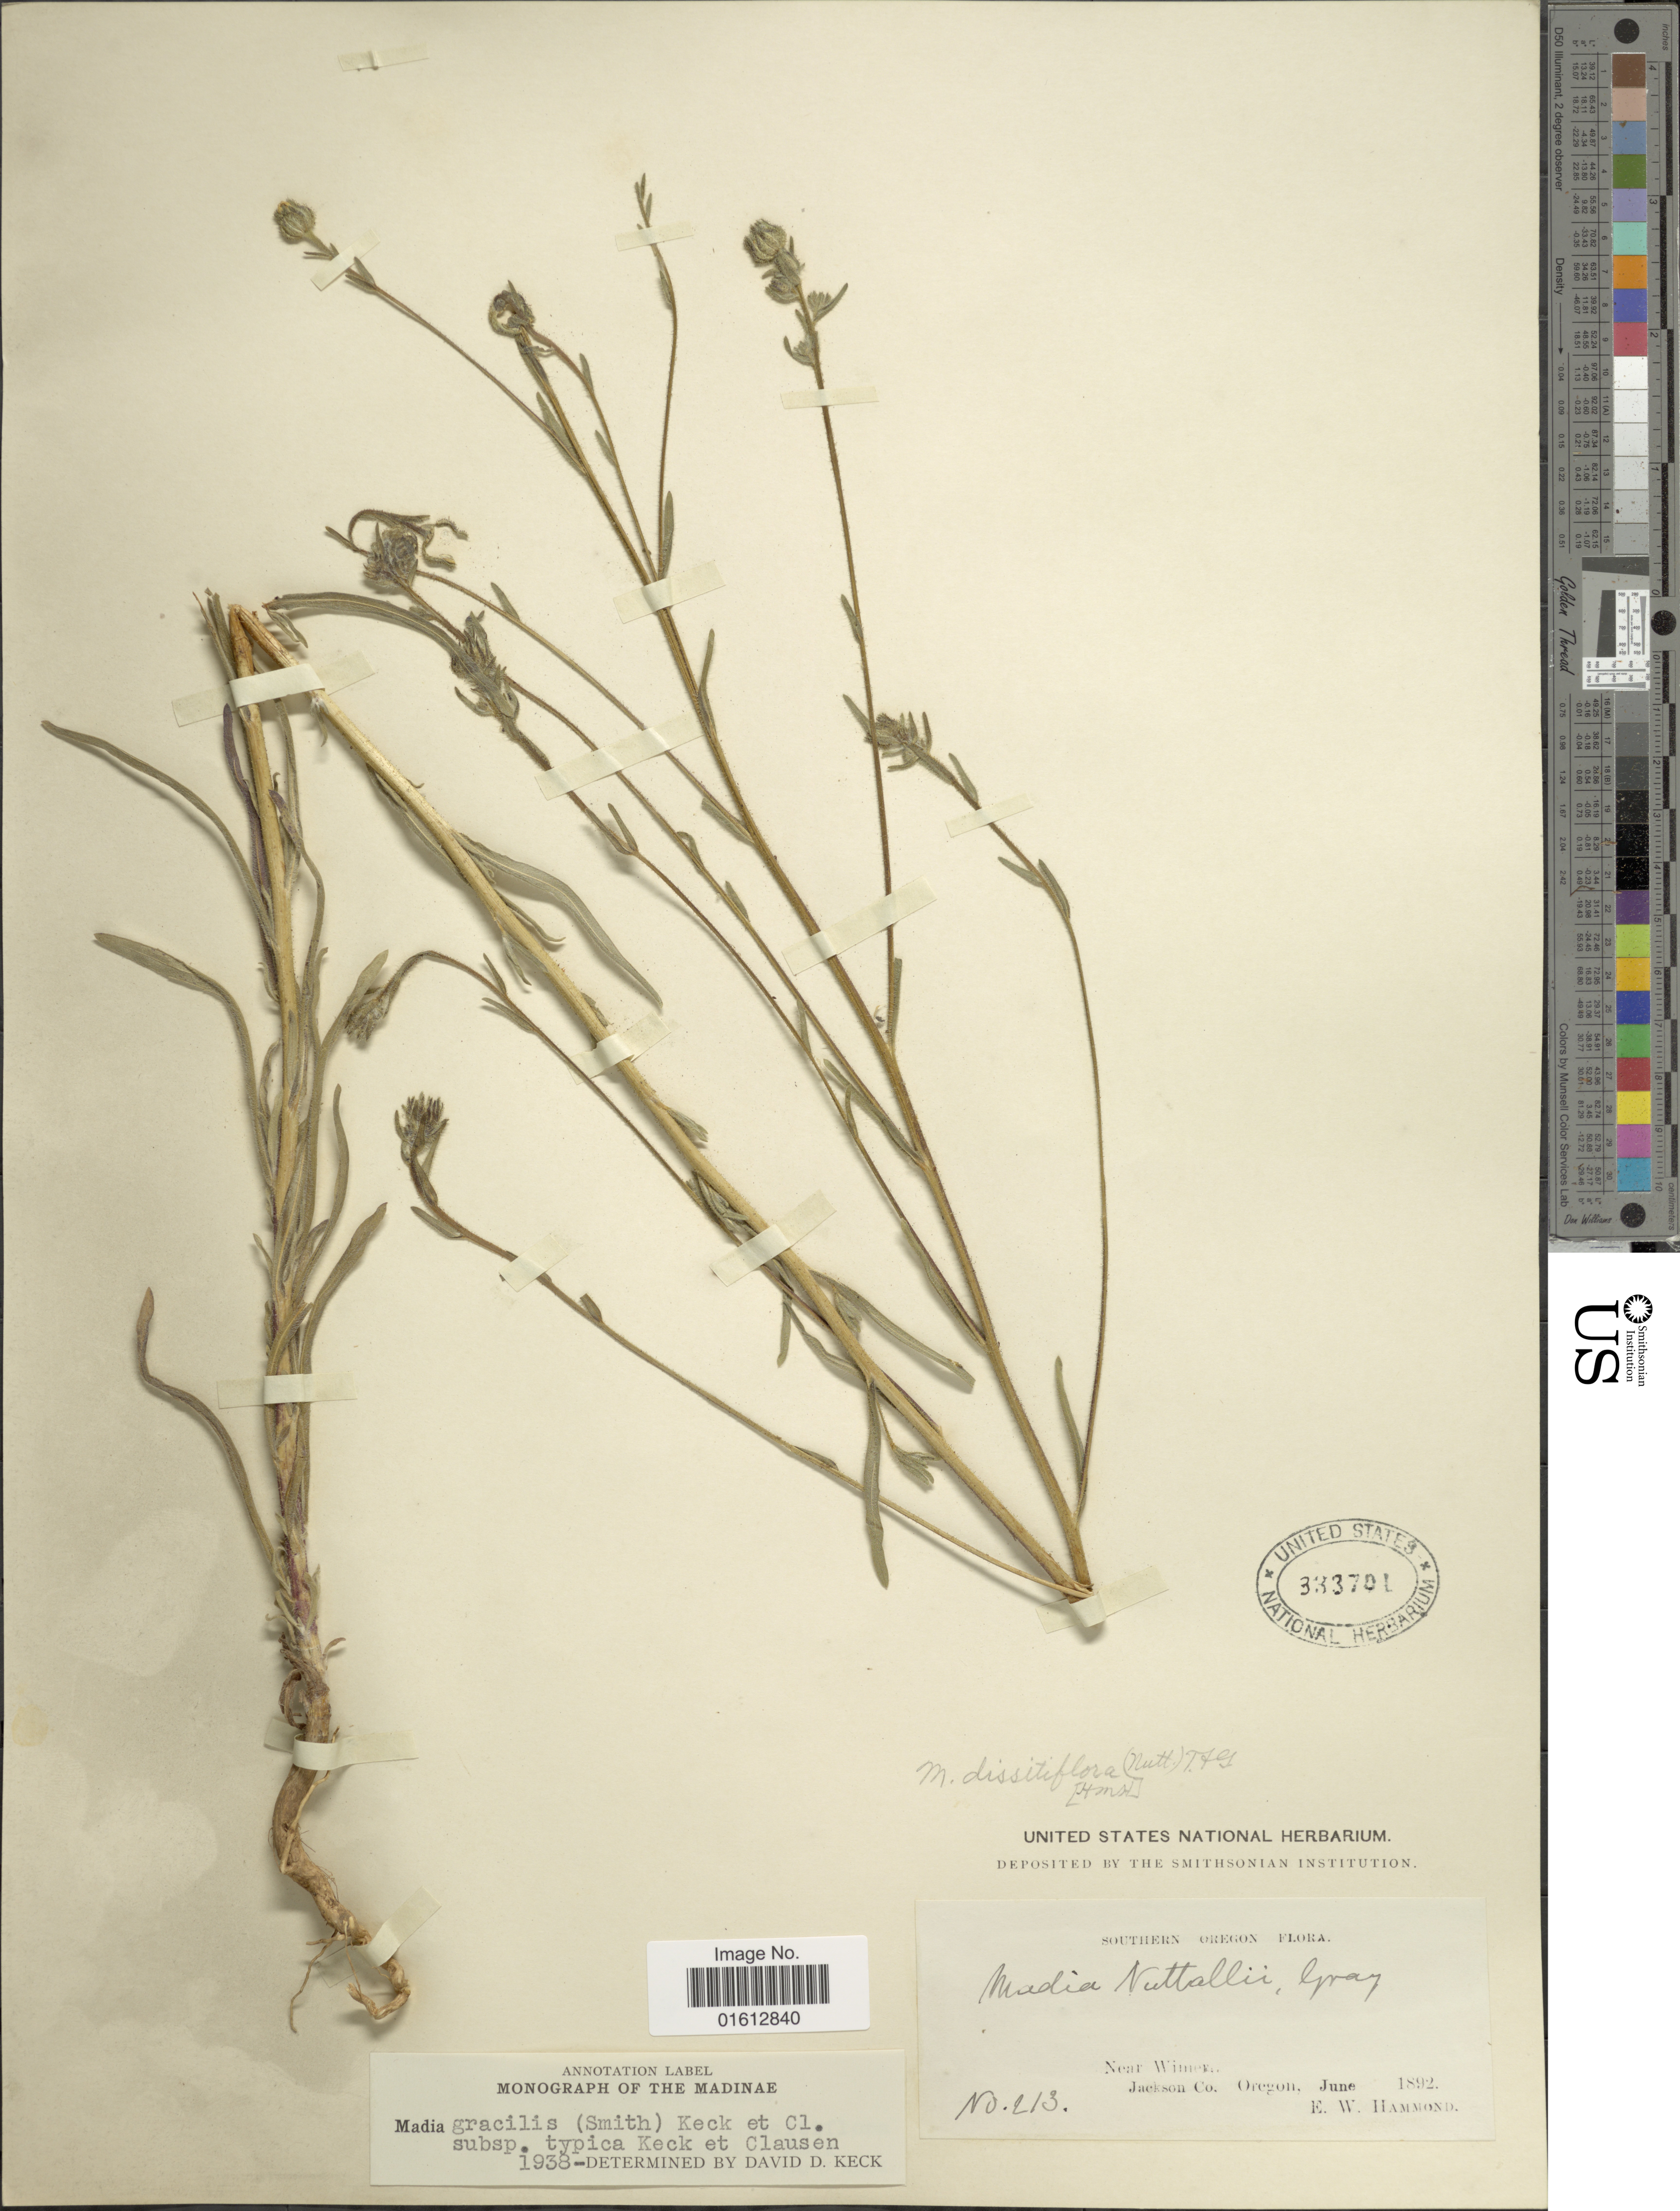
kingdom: Plantae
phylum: Tracheophyta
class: Magnoliopsida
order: Asterales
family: Asteraceae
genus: Madia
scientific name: Madia gracilis subsp. gracilis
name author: (Sm.) D.D. Keck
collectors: E. Hammond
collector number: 213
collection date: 1892-06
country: United States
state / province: Oregon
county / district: Jackson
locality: Southern Oregon, Near Wimer, Jackson Co.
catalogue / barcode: US 333701